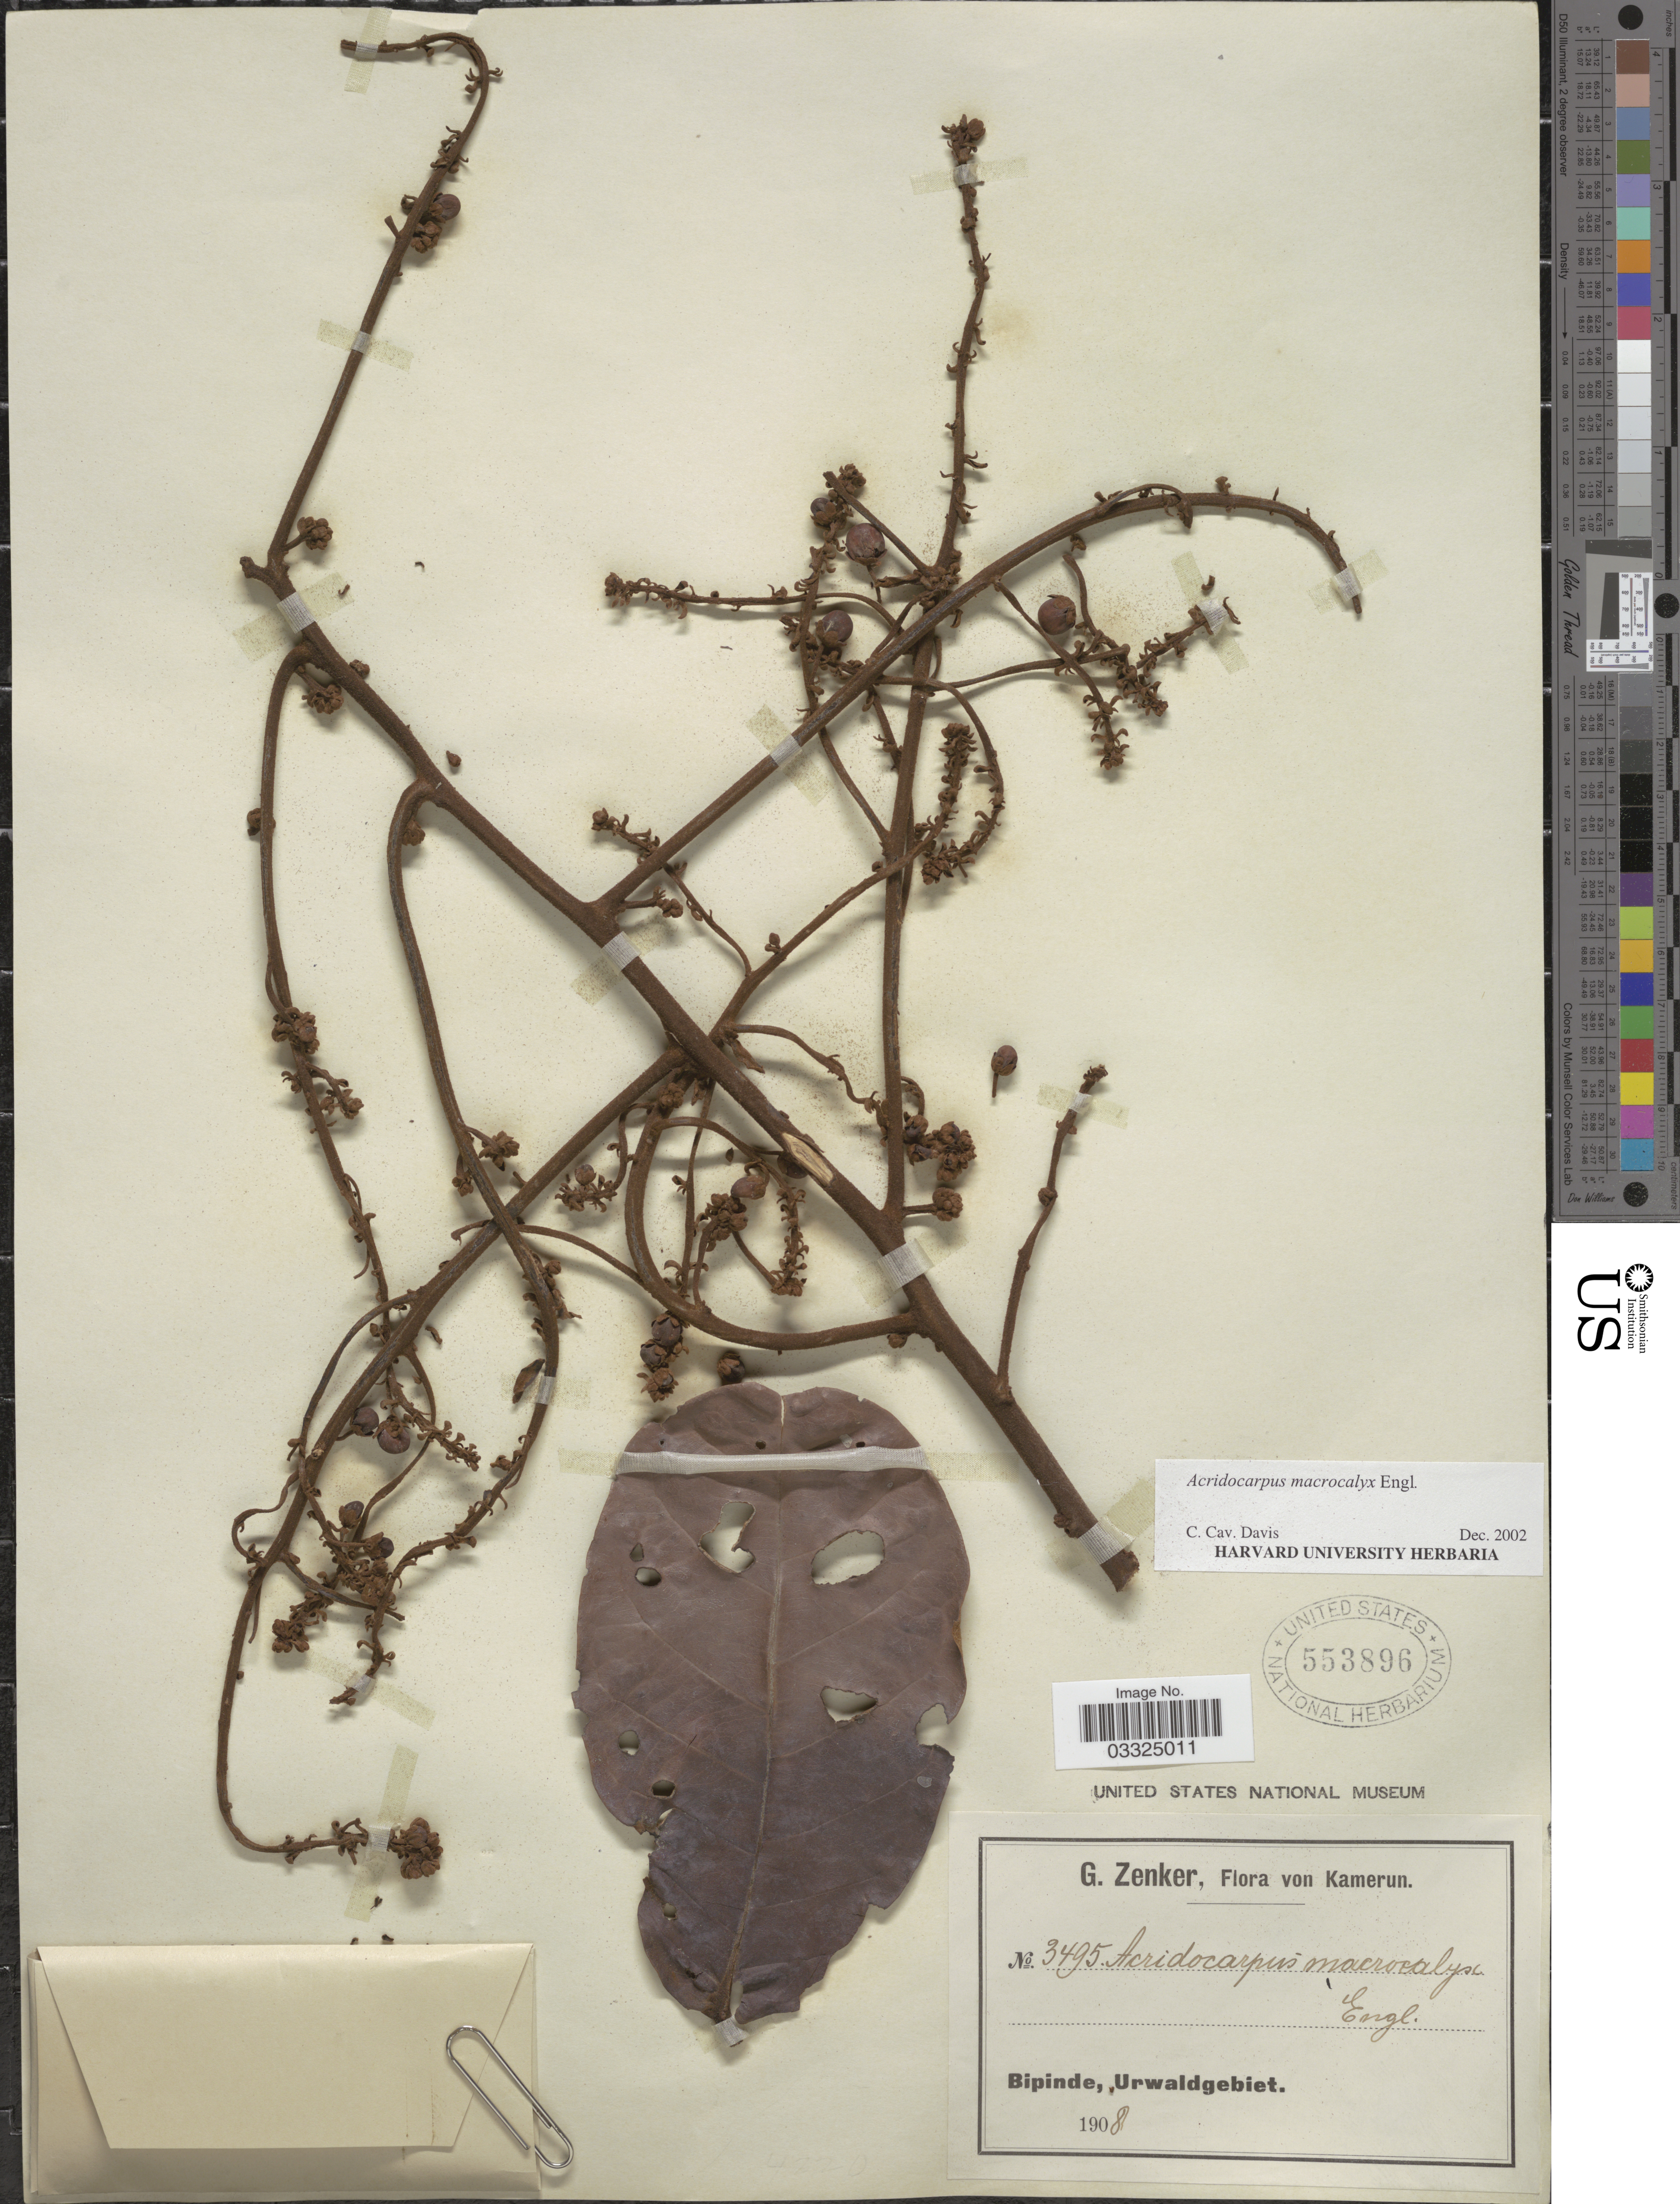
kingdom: Plantae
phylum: Tracheophyta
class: Magnoliopsida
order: Malpighiales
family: Malpighiaceae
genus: Acridocarpus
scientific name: Acridocarpus macrocalyx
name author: Engl.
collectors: G. A. Zenker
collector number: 3495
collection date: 1908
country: Cameroon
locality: Bipinde, Urwaldgebiet.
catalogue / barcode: US 553896